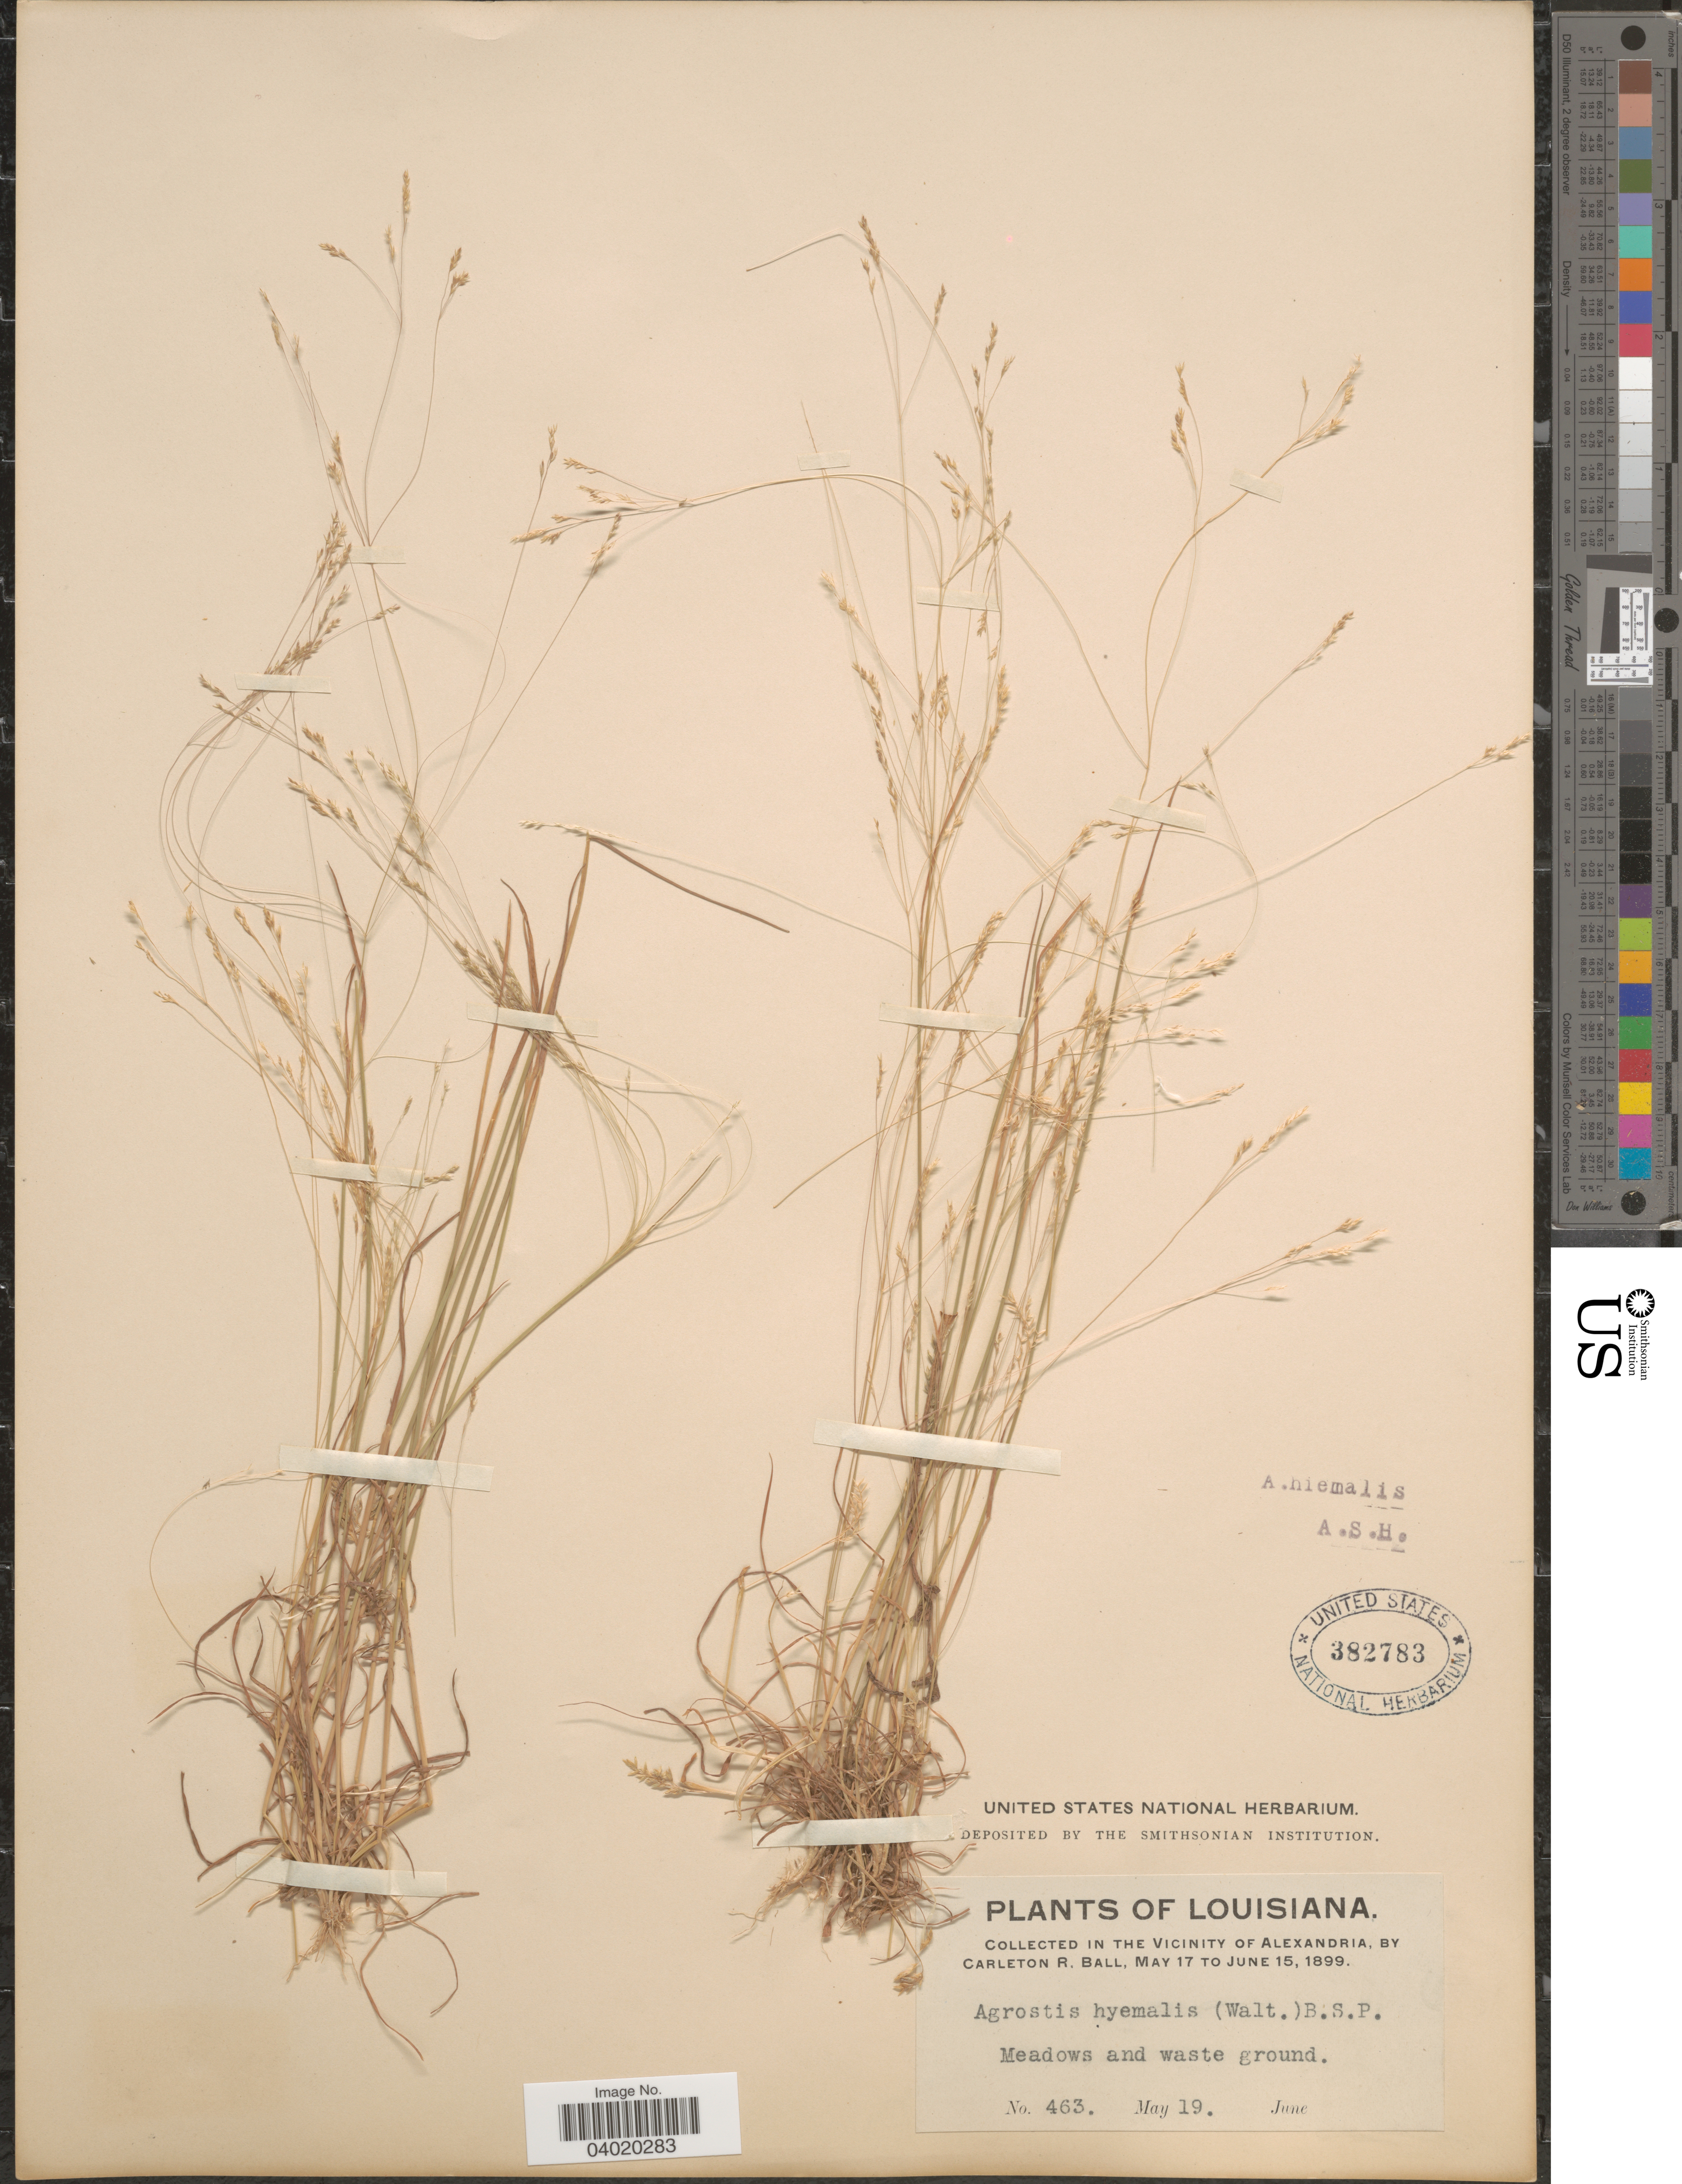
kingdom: Plantae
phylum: Tracheophyta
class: Liliopsida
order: Poales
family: Poaceae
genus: Agrostis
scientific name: Agrostis hyemalis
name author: (Walter) Britton et al.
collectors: C. R. Ball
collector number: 463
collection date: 1899-05-19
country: United States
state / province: Louisiana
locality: In the Vicinity of Alexandria.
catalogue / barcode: US 382783